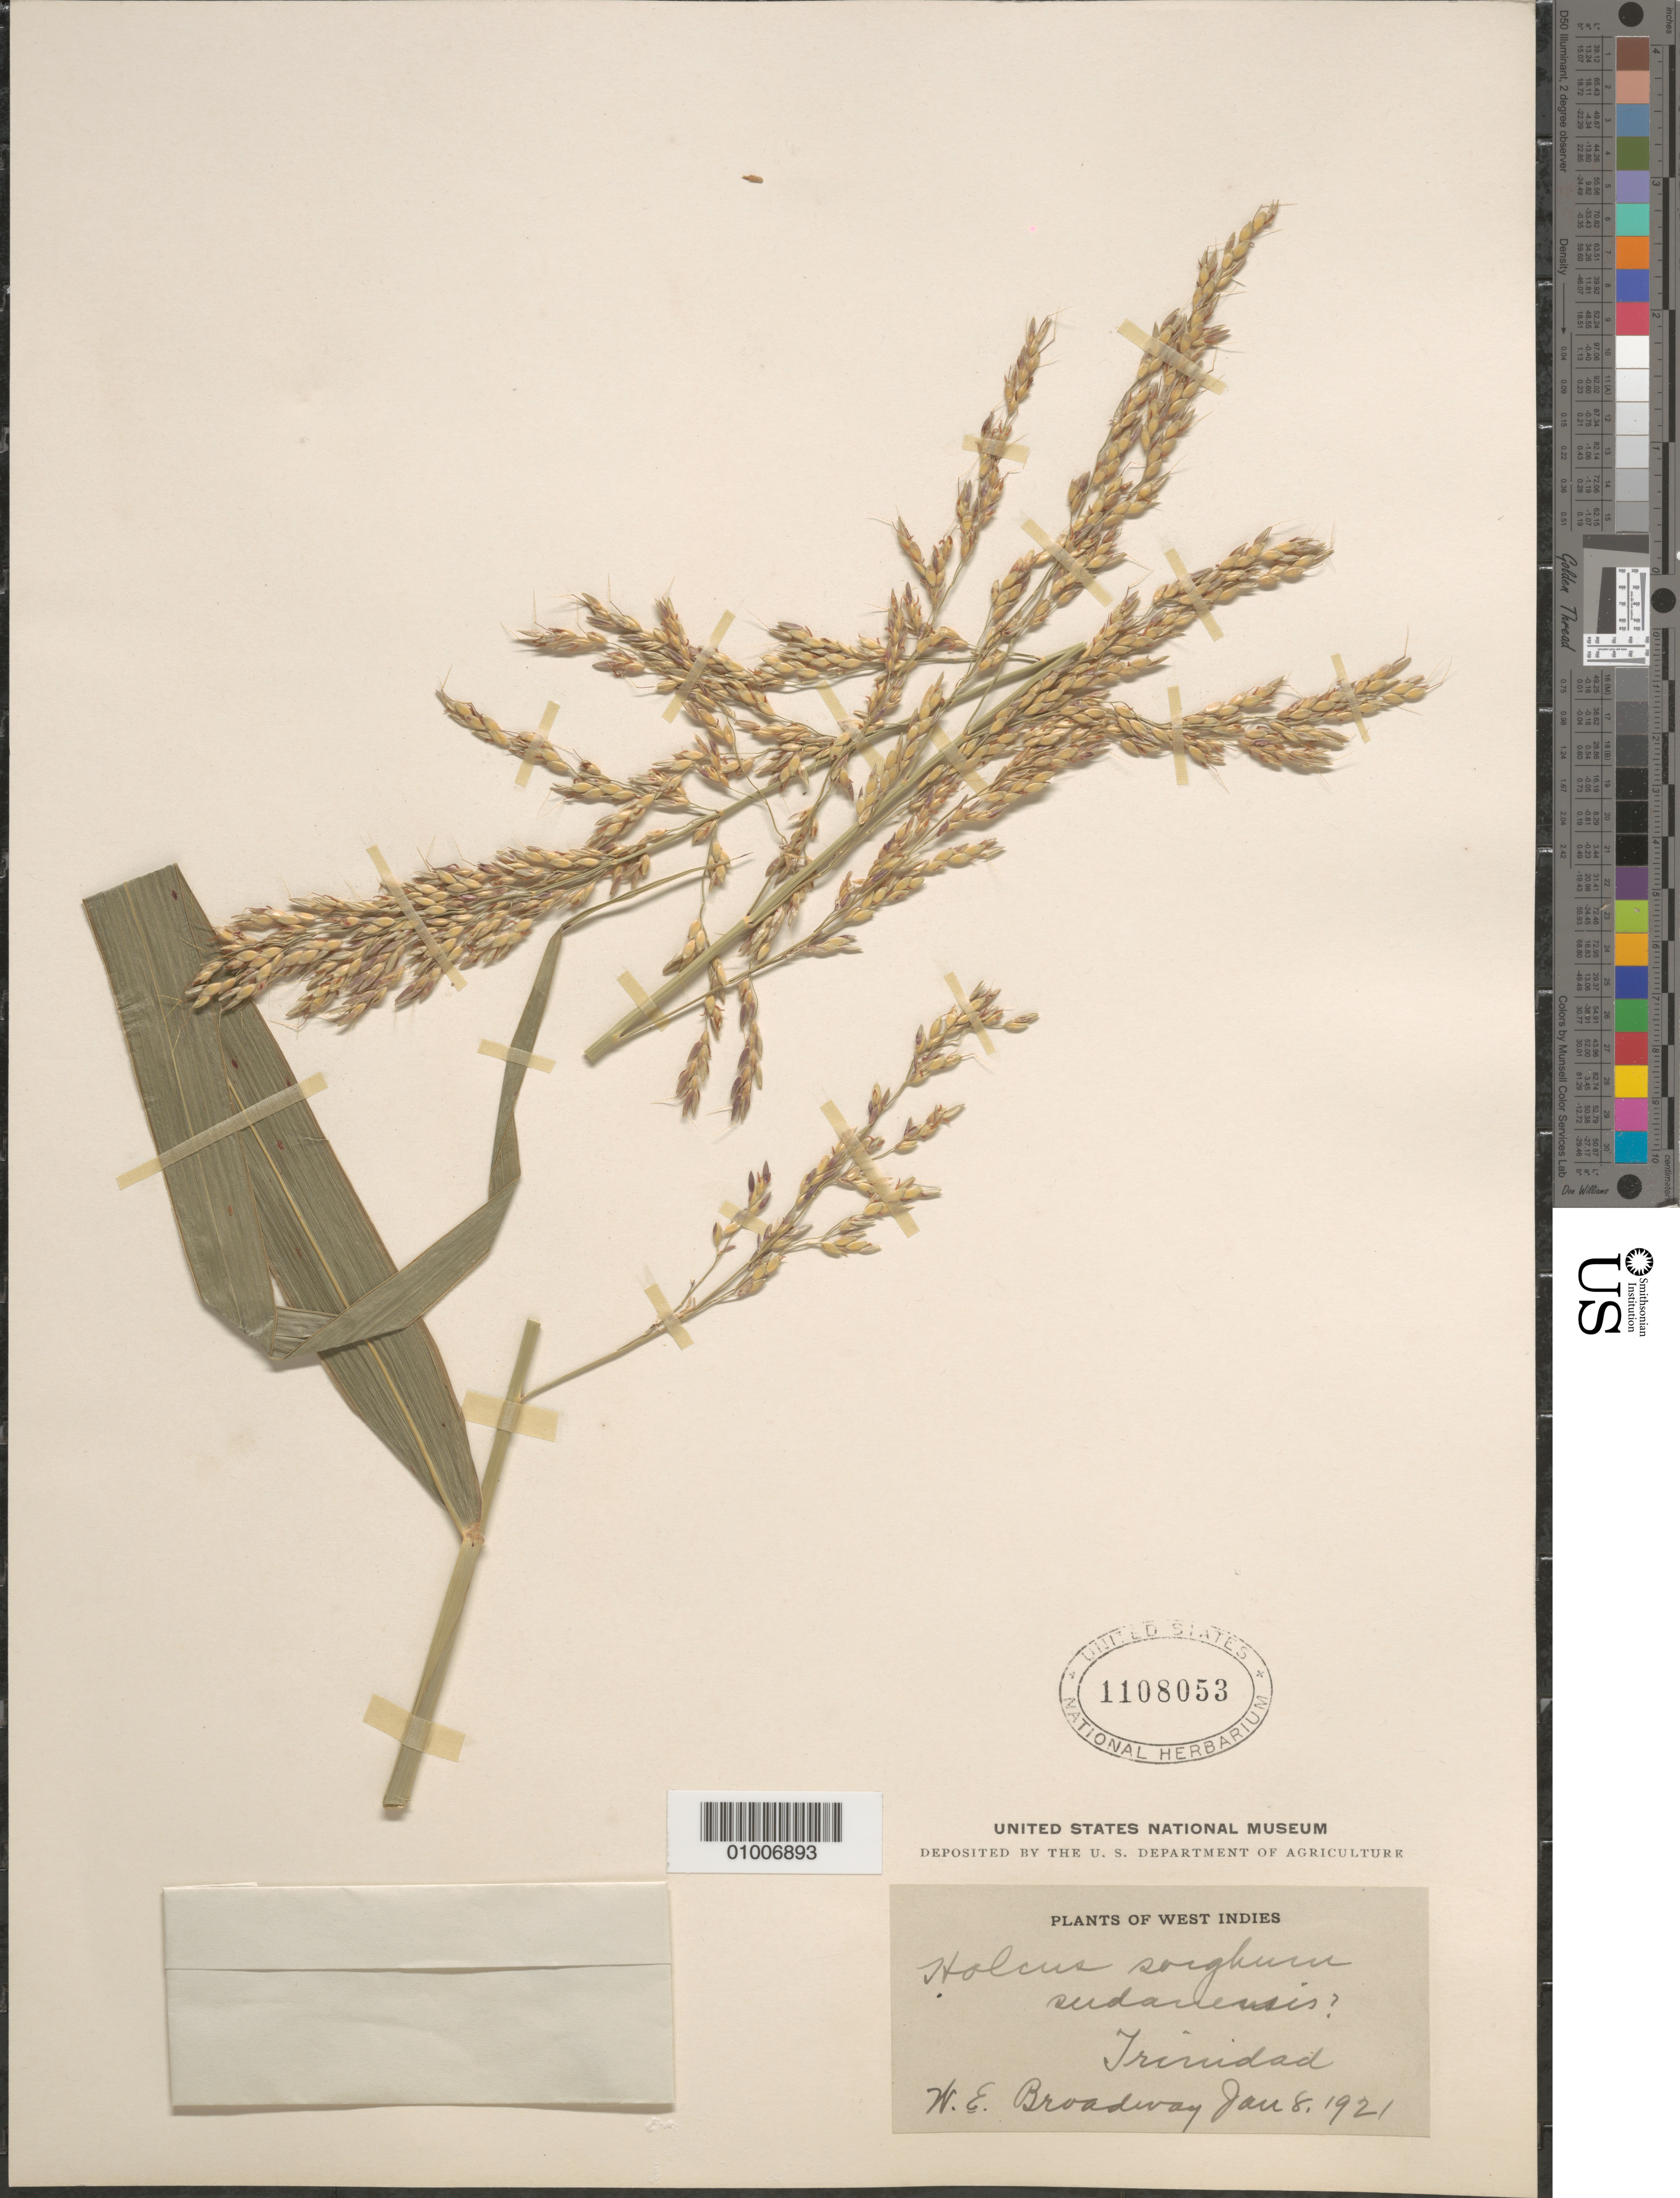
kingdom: Plantae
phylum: Tracheophyta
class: Liliopsida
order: Poales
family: Poaceae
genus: Sorghum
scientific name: Sorghum bicolor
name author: (L.) Moench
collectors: W. E. Broadway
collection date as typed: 08 Jan 1921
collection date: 1921-01-08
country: Trinidad and Tobago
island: Trinidad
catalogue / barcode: US 1108053